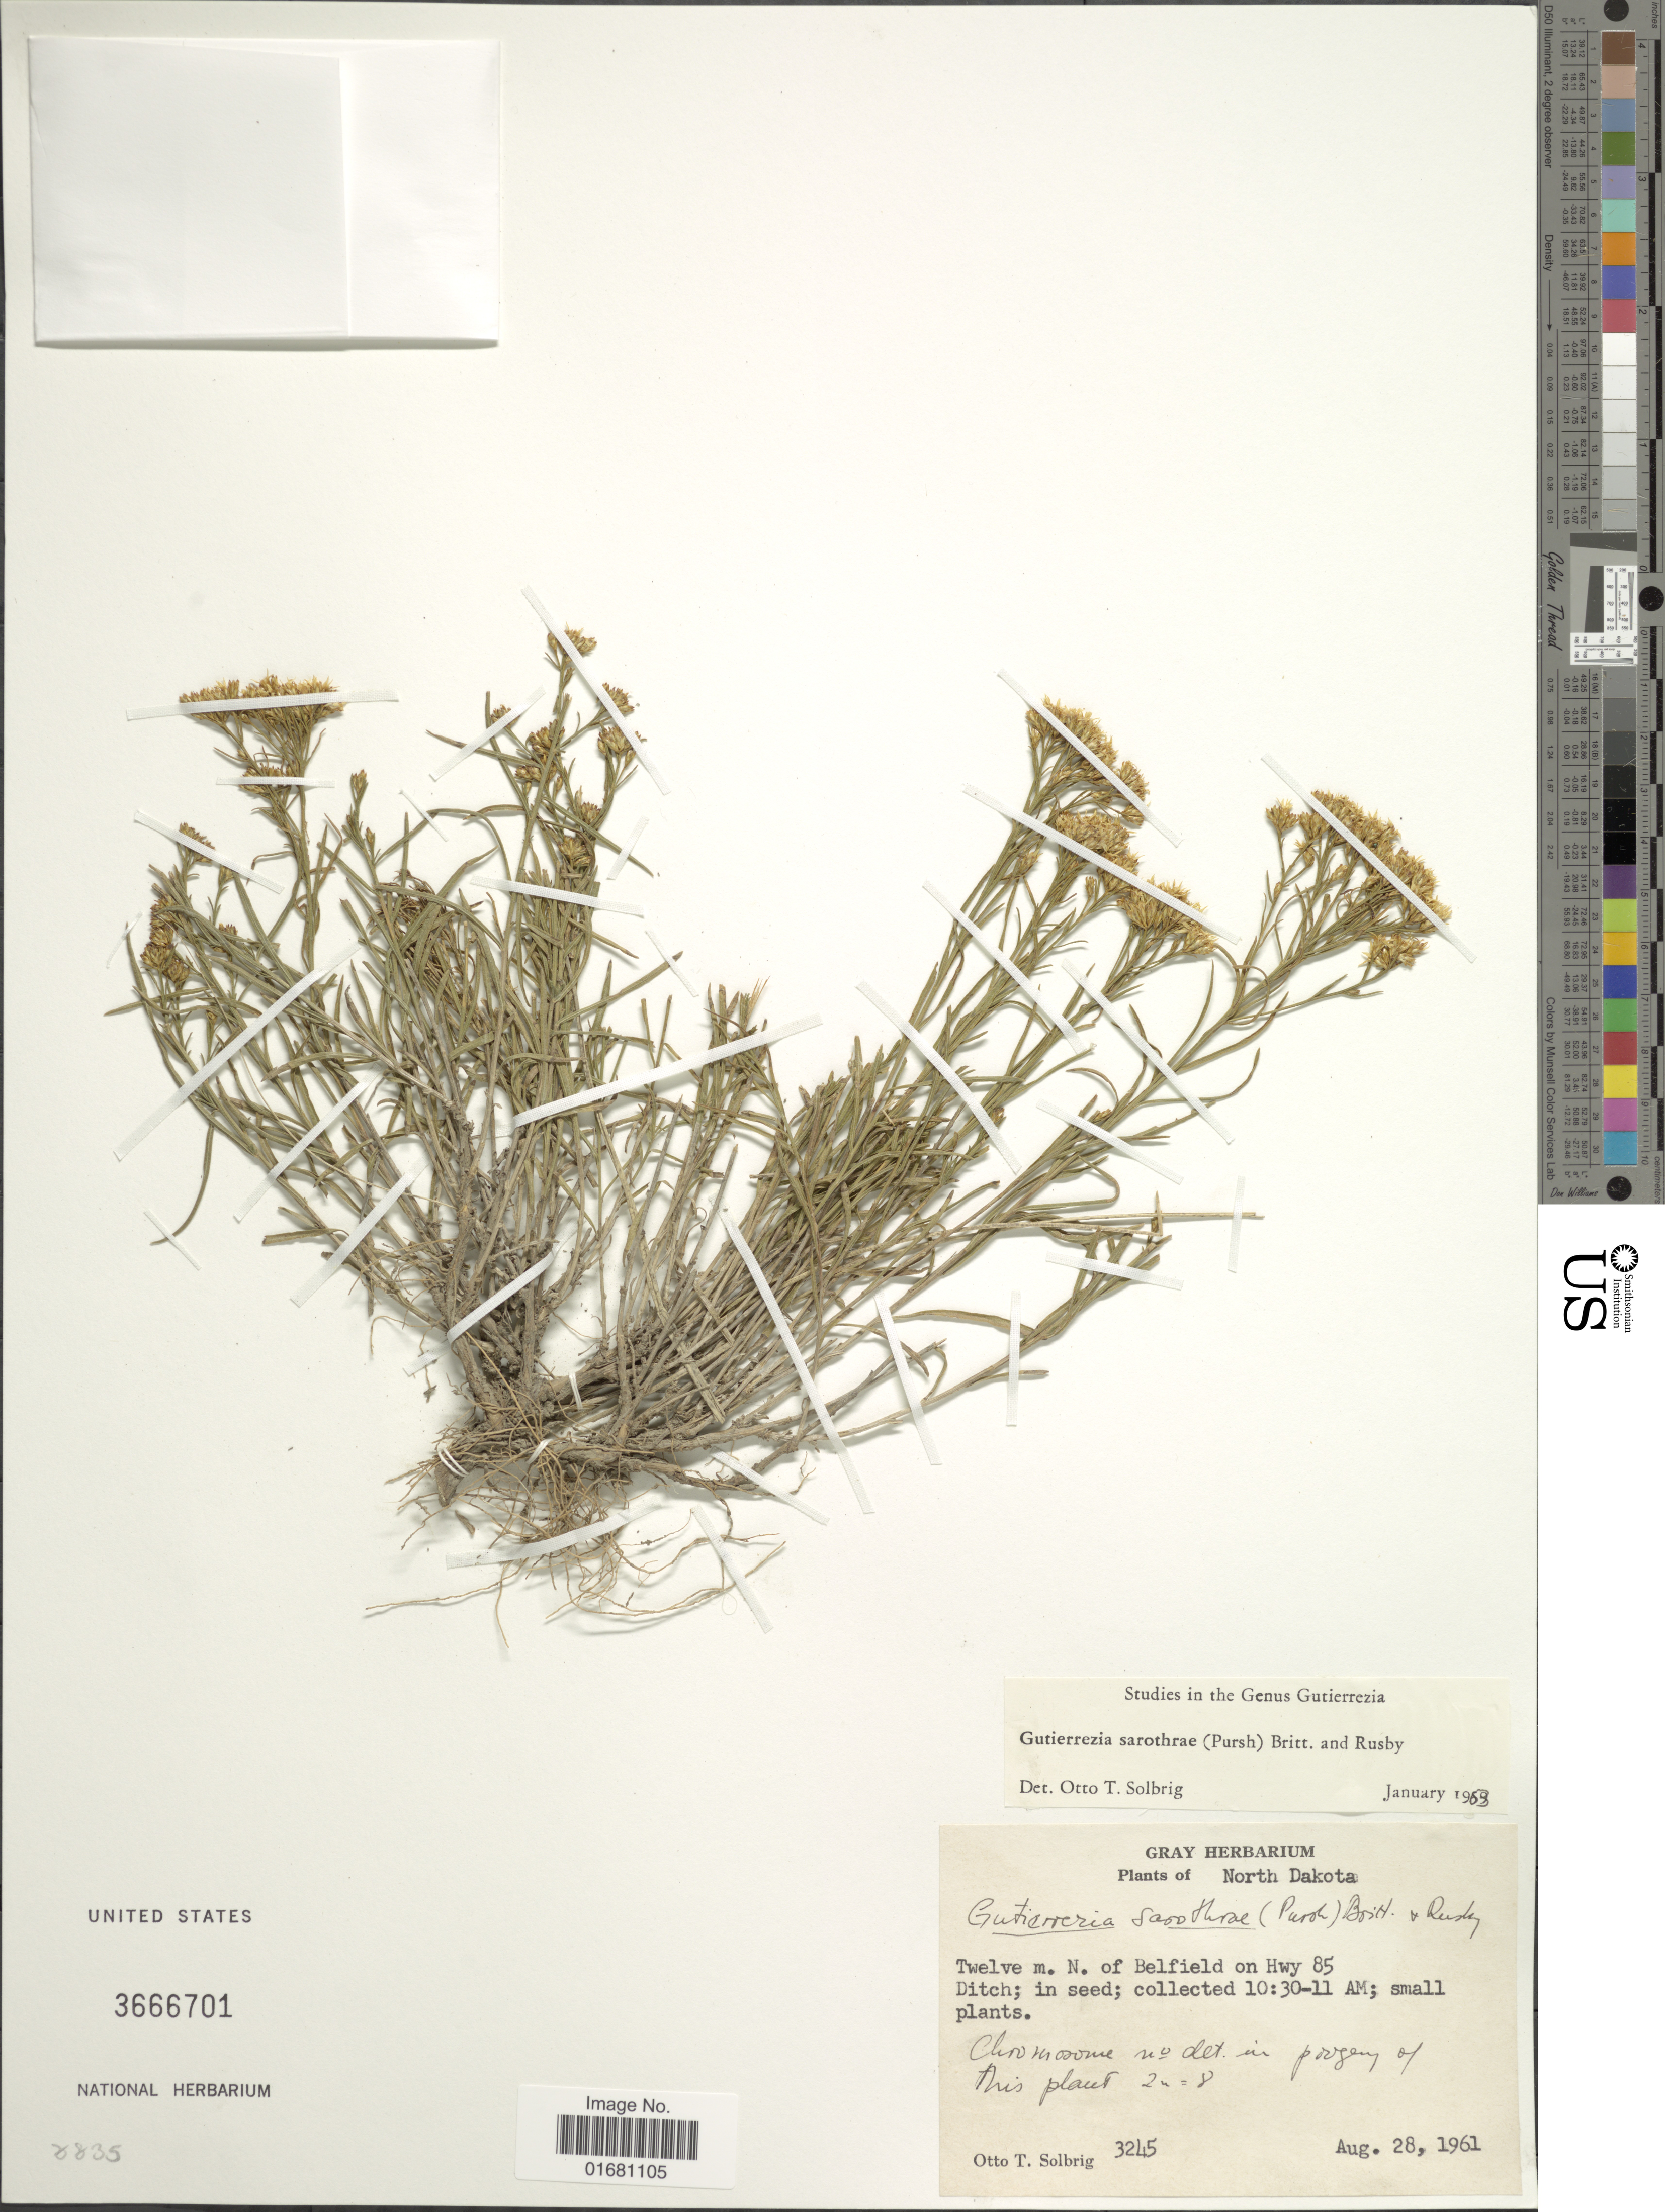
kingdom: Plantae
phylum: Tracheophyta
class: Magnoliopsida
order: Asterales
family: Asteraceae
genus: Gutierrezia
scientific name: Gutierrezia sarothrae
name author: (Pursh) Britton & Rusby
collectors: O. T. Solbrig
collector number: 3245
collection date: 1961-08-28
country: United States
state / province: North Dakota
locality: Twelve m. N of Belfield on Hwy 85 Ditch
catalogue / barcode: US 3666701